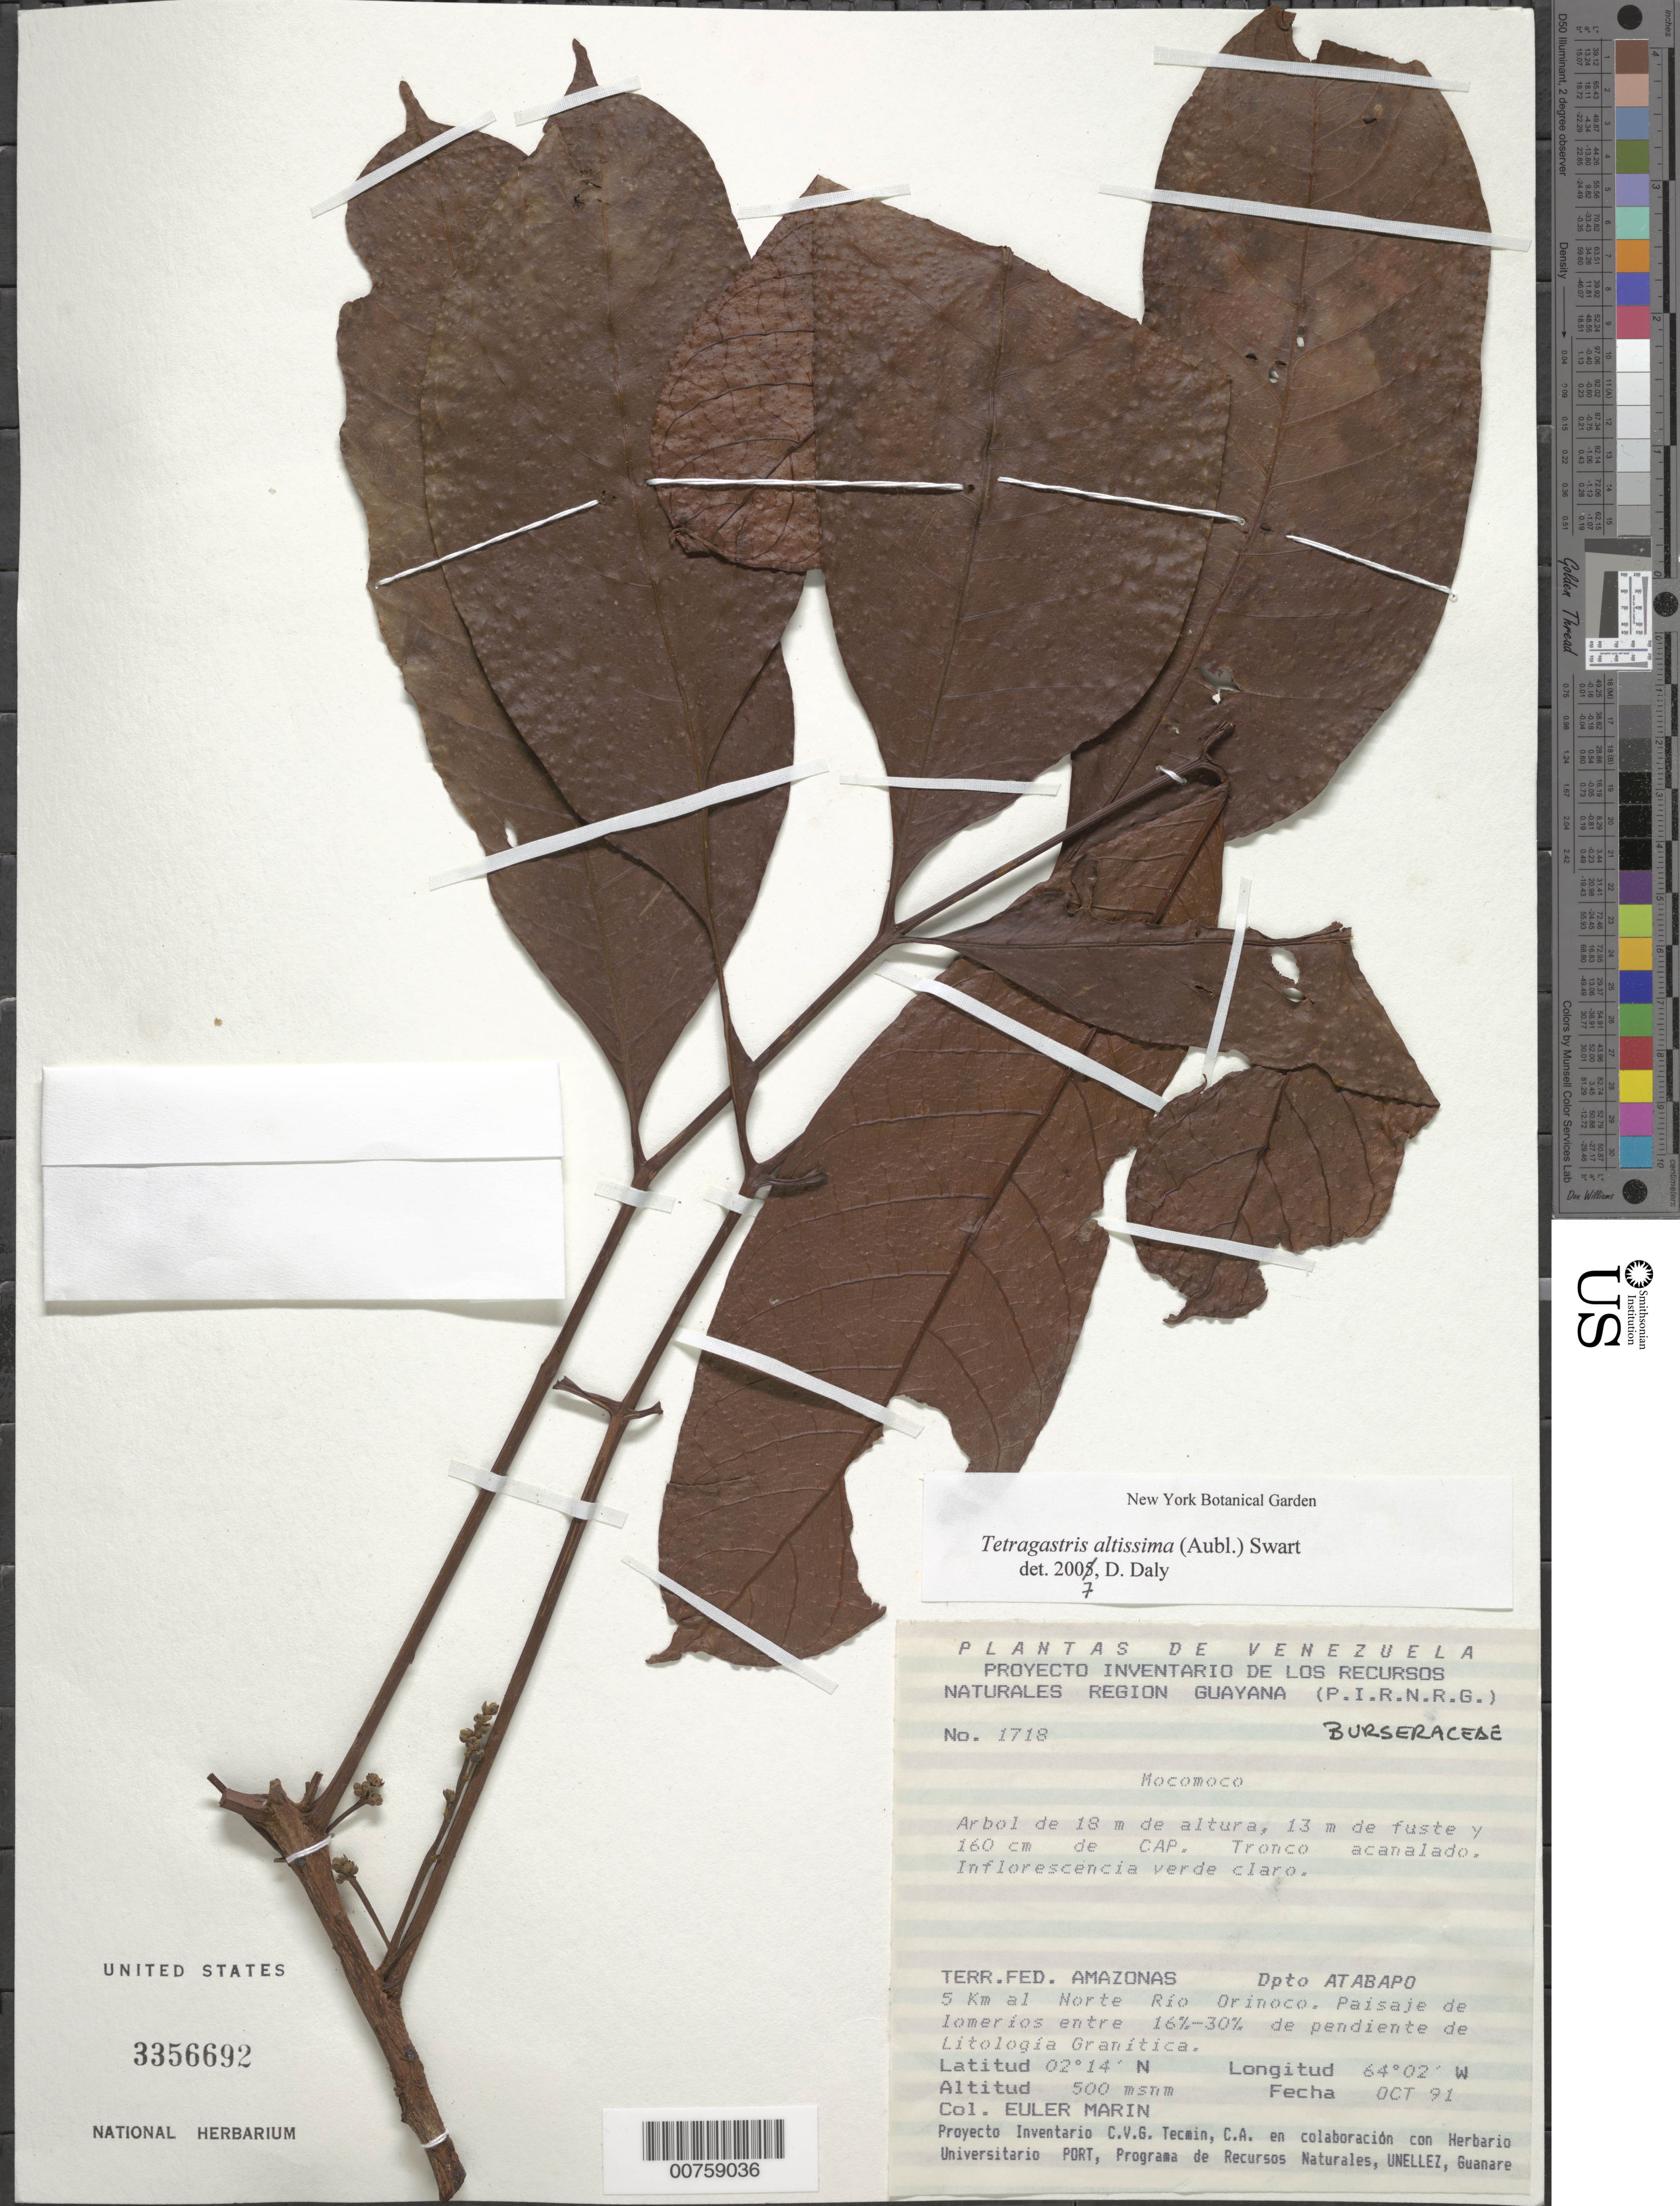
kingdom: Plantae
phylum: Tracheophyta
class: Magnoliopsida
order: Sapindales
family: Burseraceae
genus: Protium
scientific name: Protium altissimum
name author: (Aubl.) Marchand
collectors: E. Marin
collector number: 1718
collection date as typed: Oct-91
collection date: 1991-10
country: Venezuela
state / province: Amazonas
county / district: Atabapo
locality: Río Orinoco, 5 km al N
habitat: Paisaje de lomerios entre 16%-30% de pendiente de Litologia Granitica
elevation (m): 500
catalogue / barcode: US 3356692